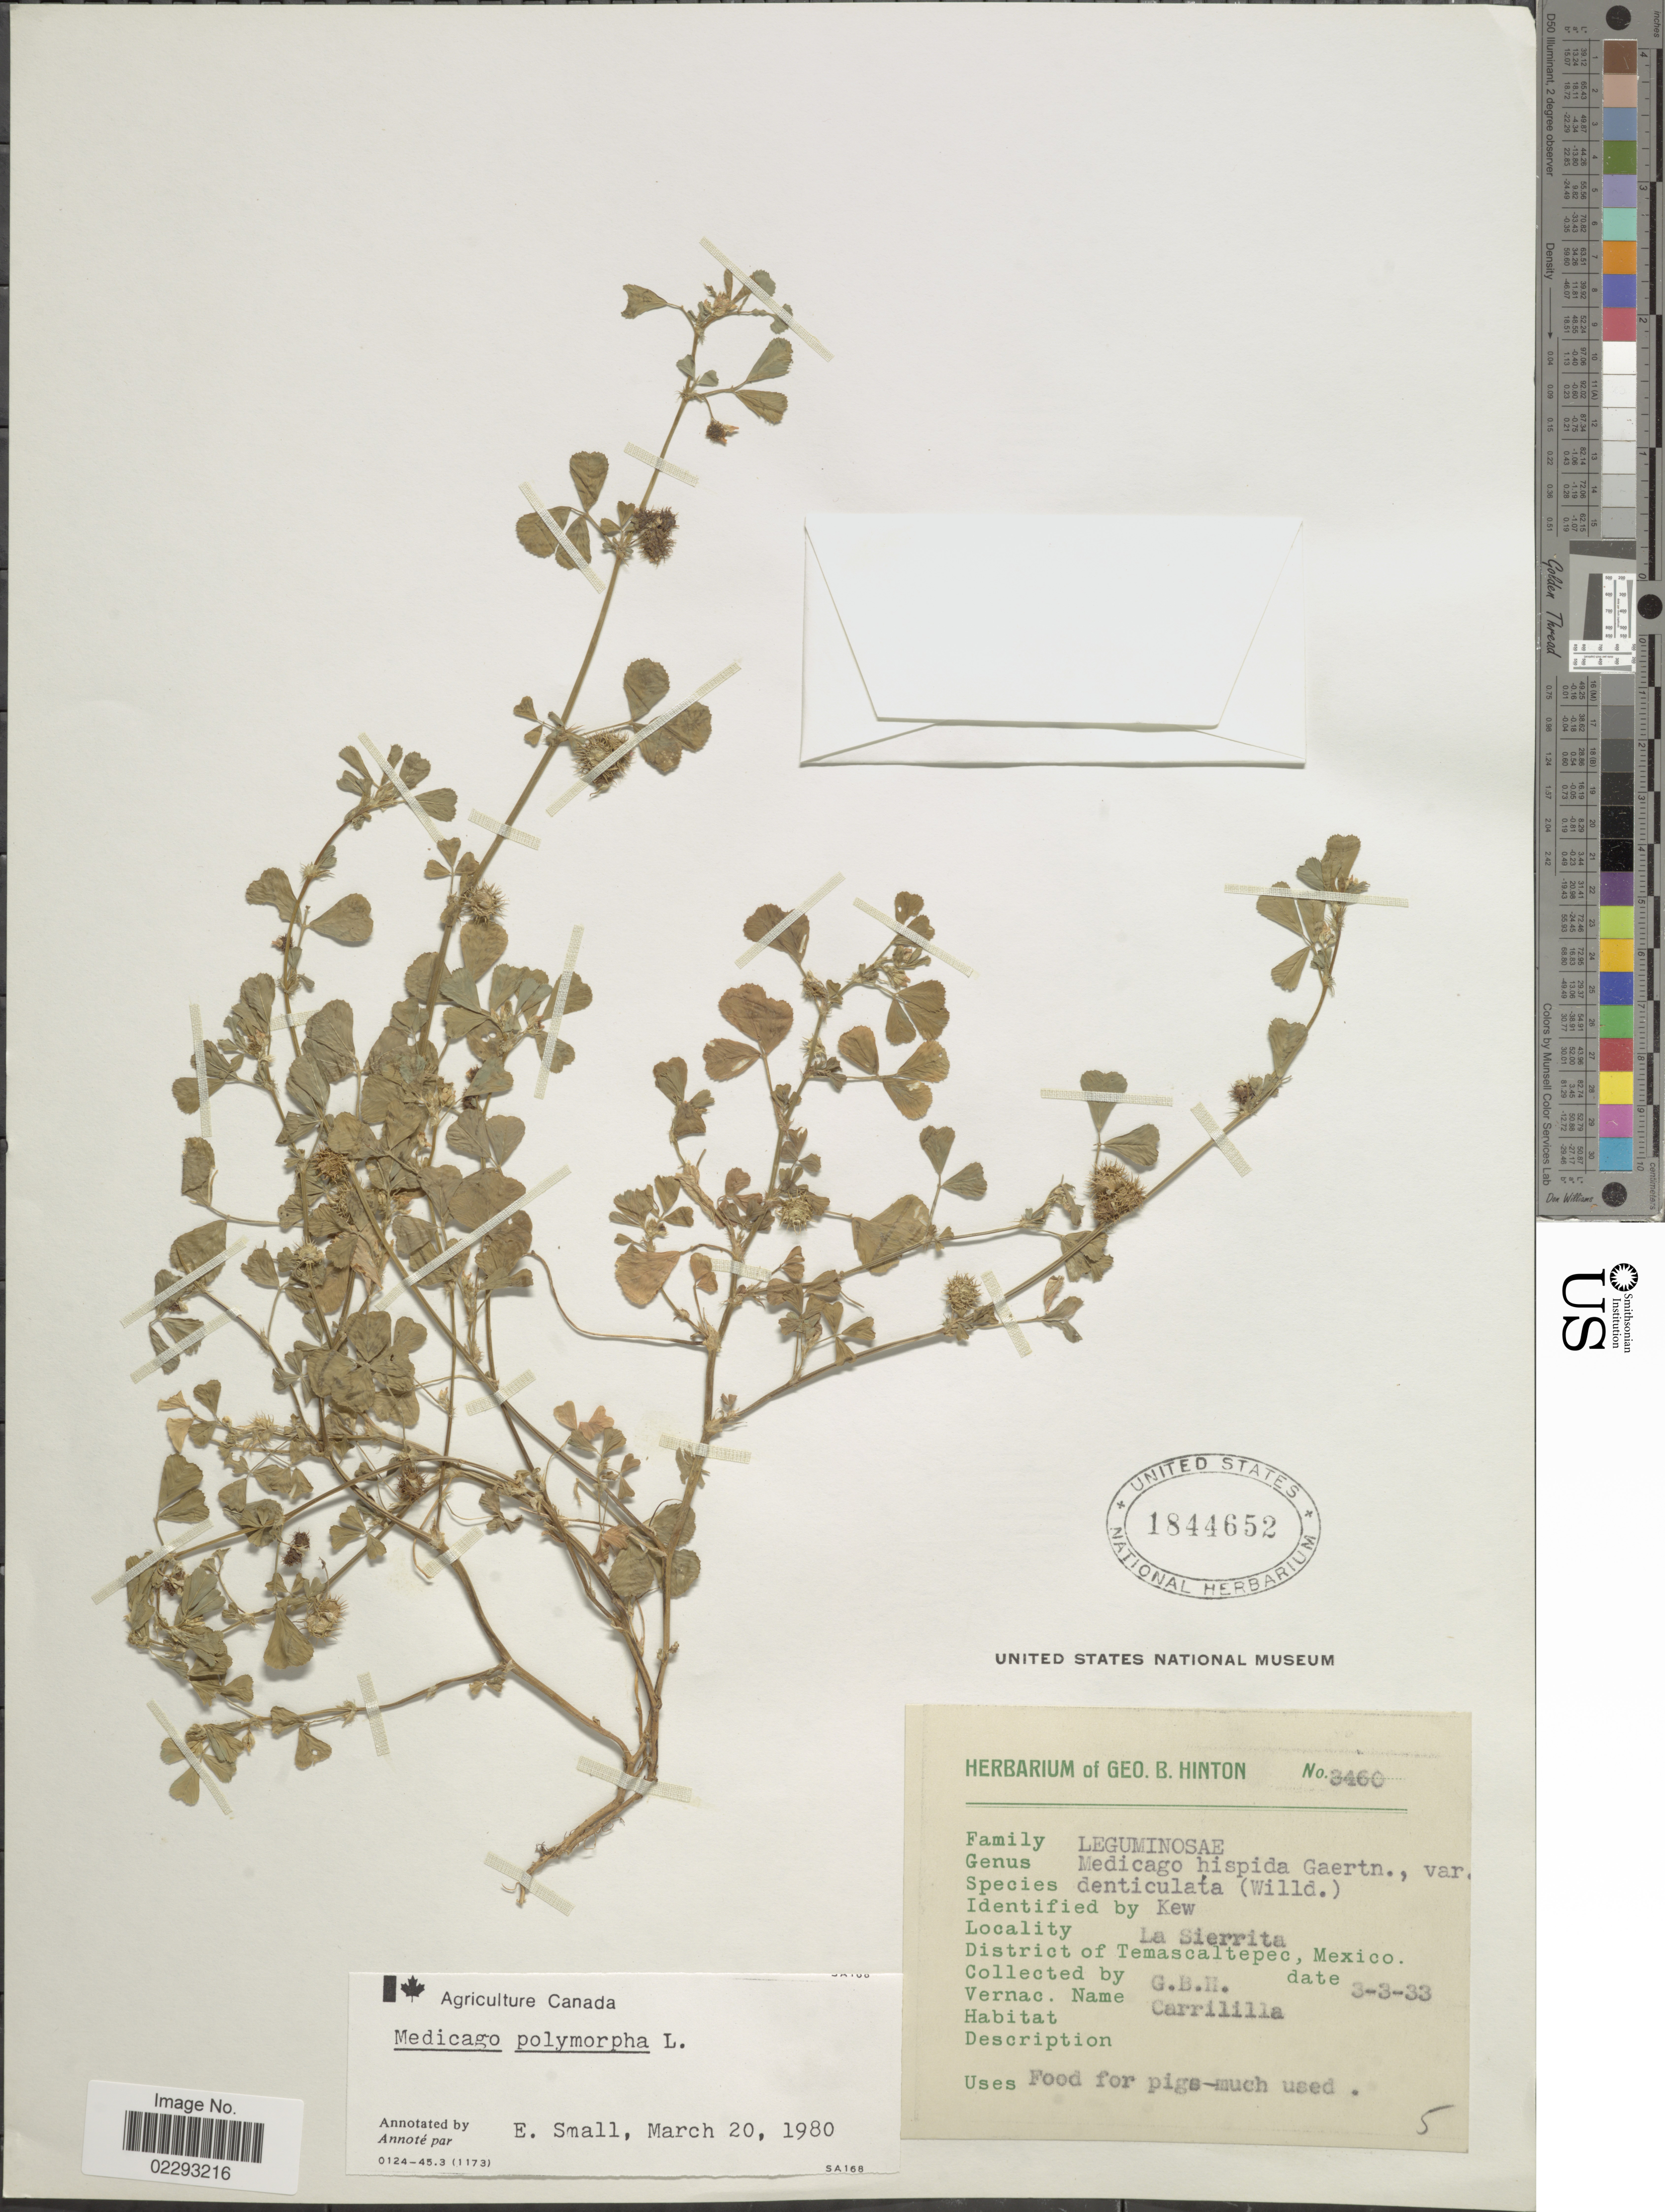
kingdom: Plantae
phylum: Tracheophyta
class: Magnoliopsida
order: Fabales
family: Fabaceae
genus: Medicago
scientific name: Medicago polymorpha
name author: L.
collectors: G. B. Hinton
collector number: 3460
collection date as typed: Transcribed d/m/y: 3/3/33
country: Mexico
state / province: México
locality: La Sierrita, District of Temascaltepec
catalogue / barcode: US 1844652